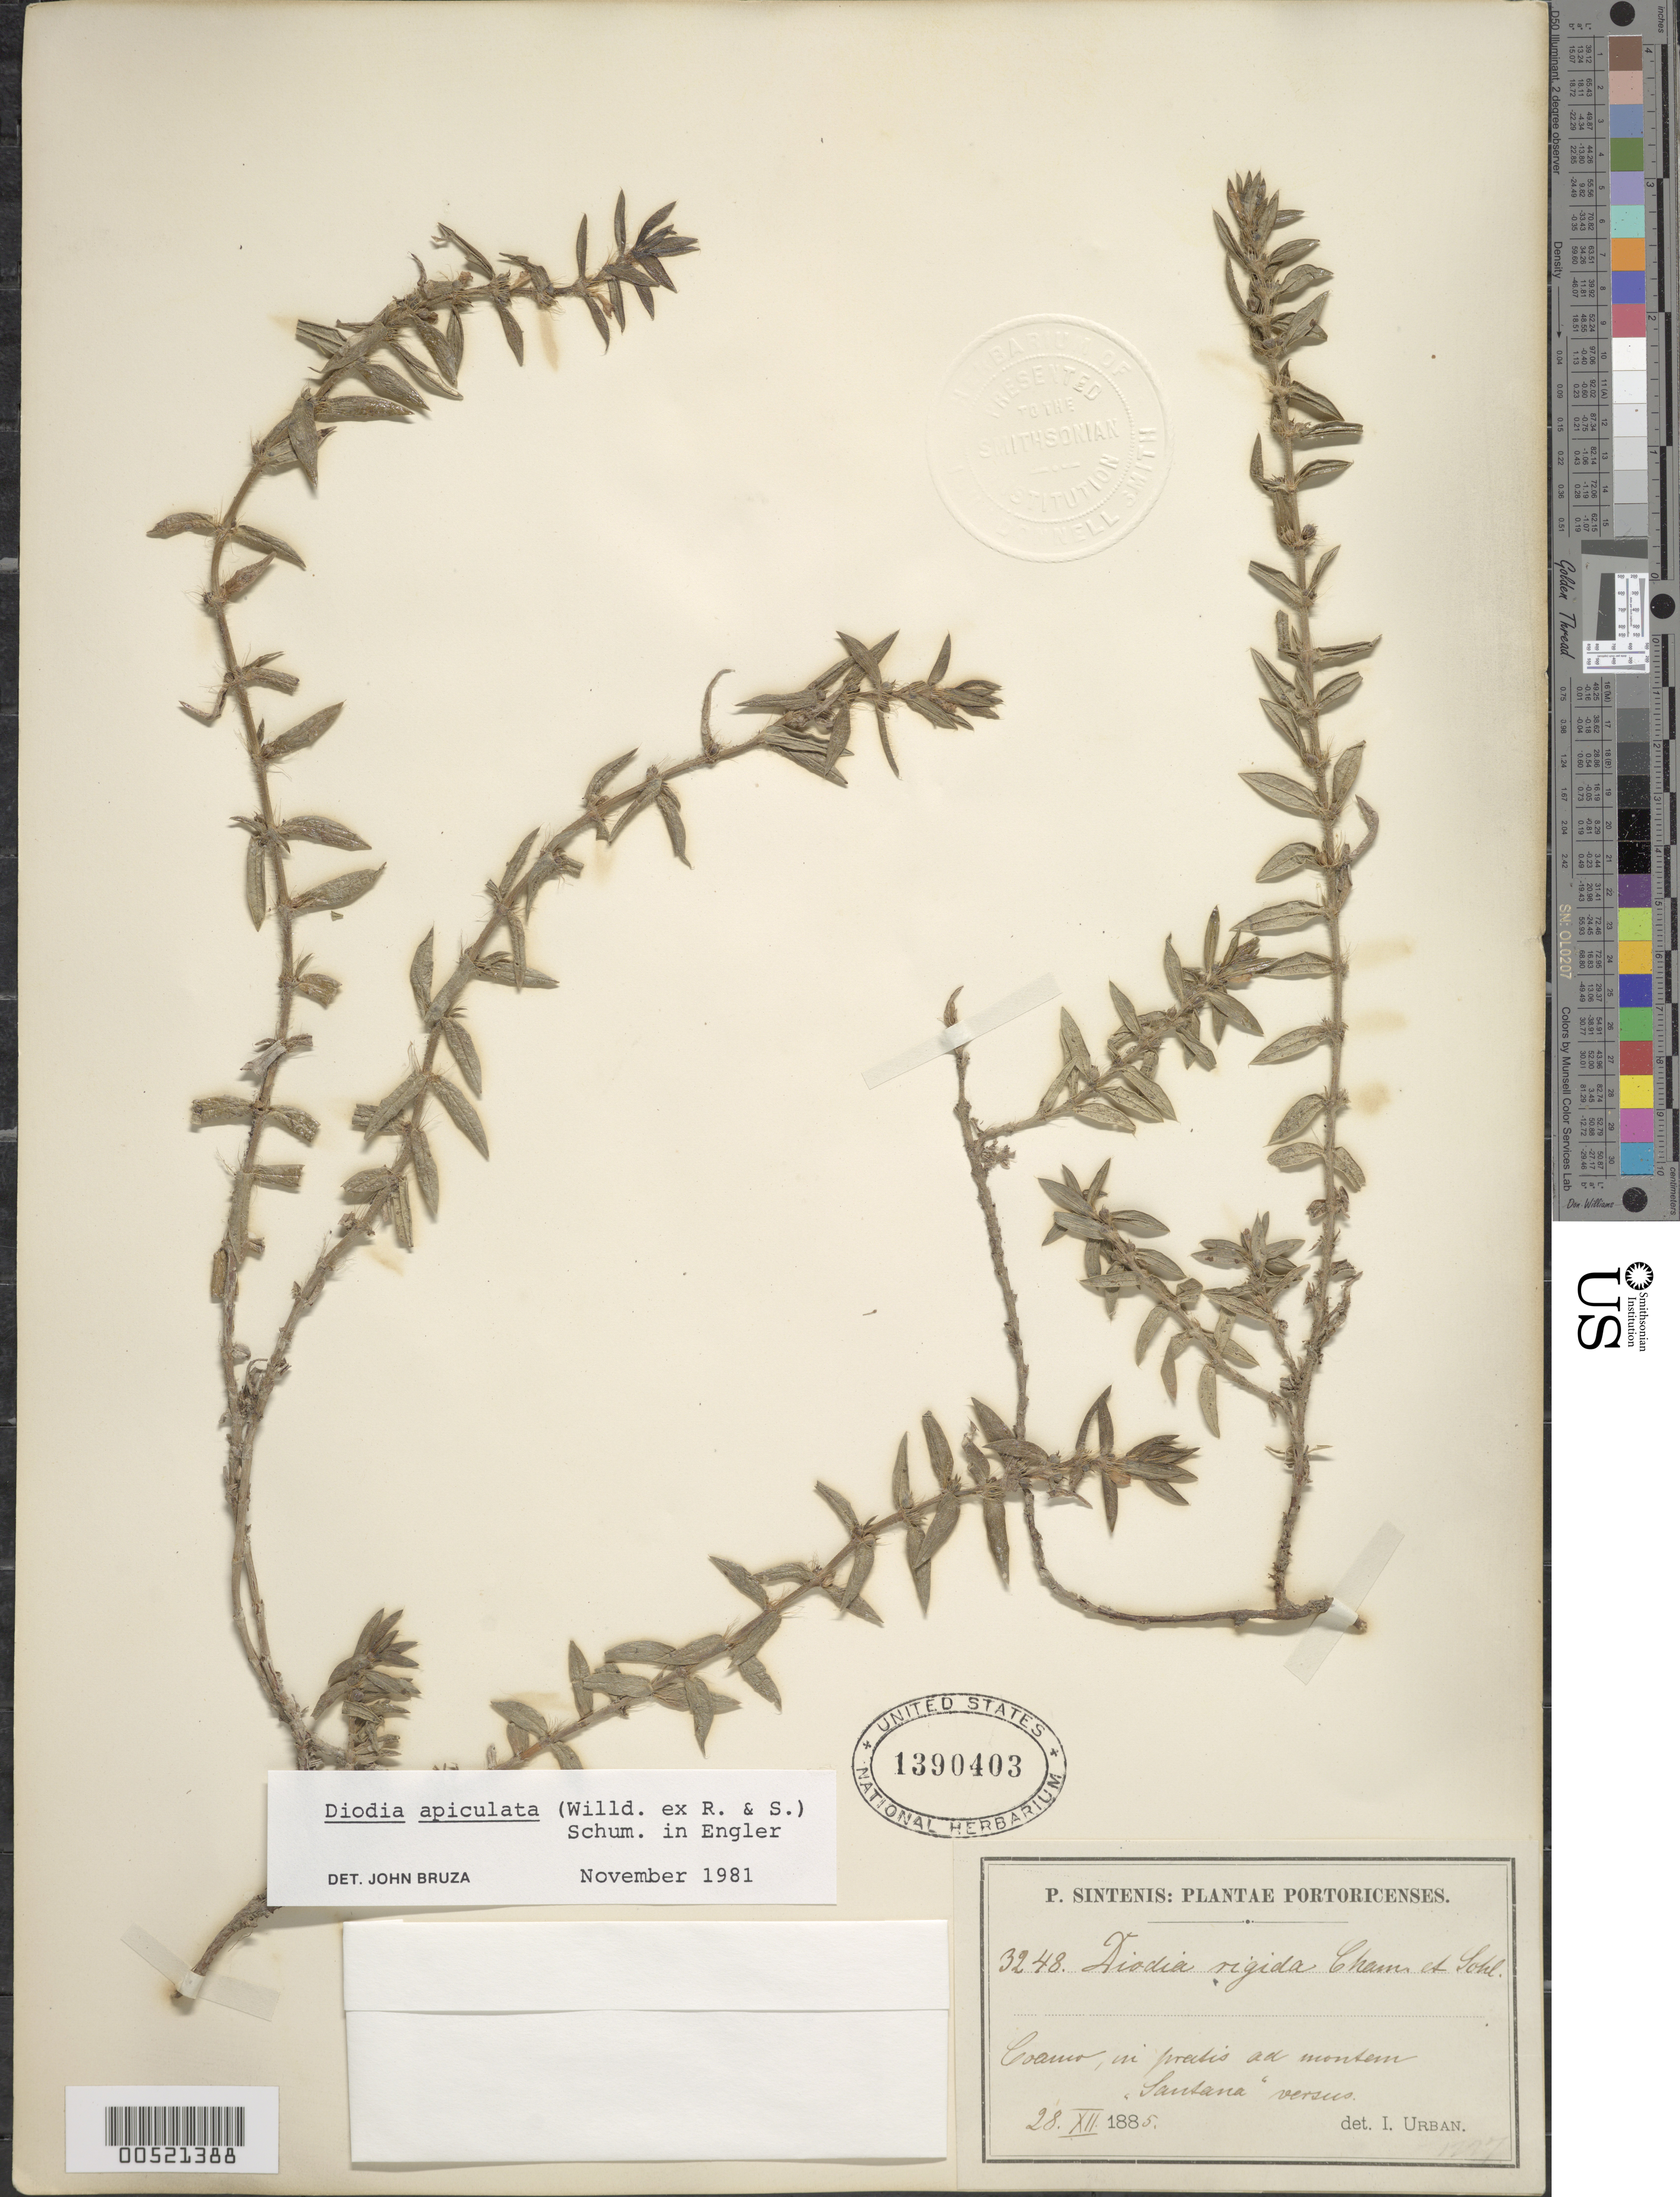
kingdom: Plantae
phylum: Tracheophyta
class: Magnoliopsida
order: Gentianales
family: Rubiaceae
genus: Diodia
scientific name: Diodia apiculata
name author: (Willd. ex Roem. & Schult.) K. Schum.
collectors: P. Sintenis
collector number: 3248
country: Puerto Rico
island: Greater Antilles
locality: Coamo in swamp toward monte Santana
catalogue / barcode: US 1390403